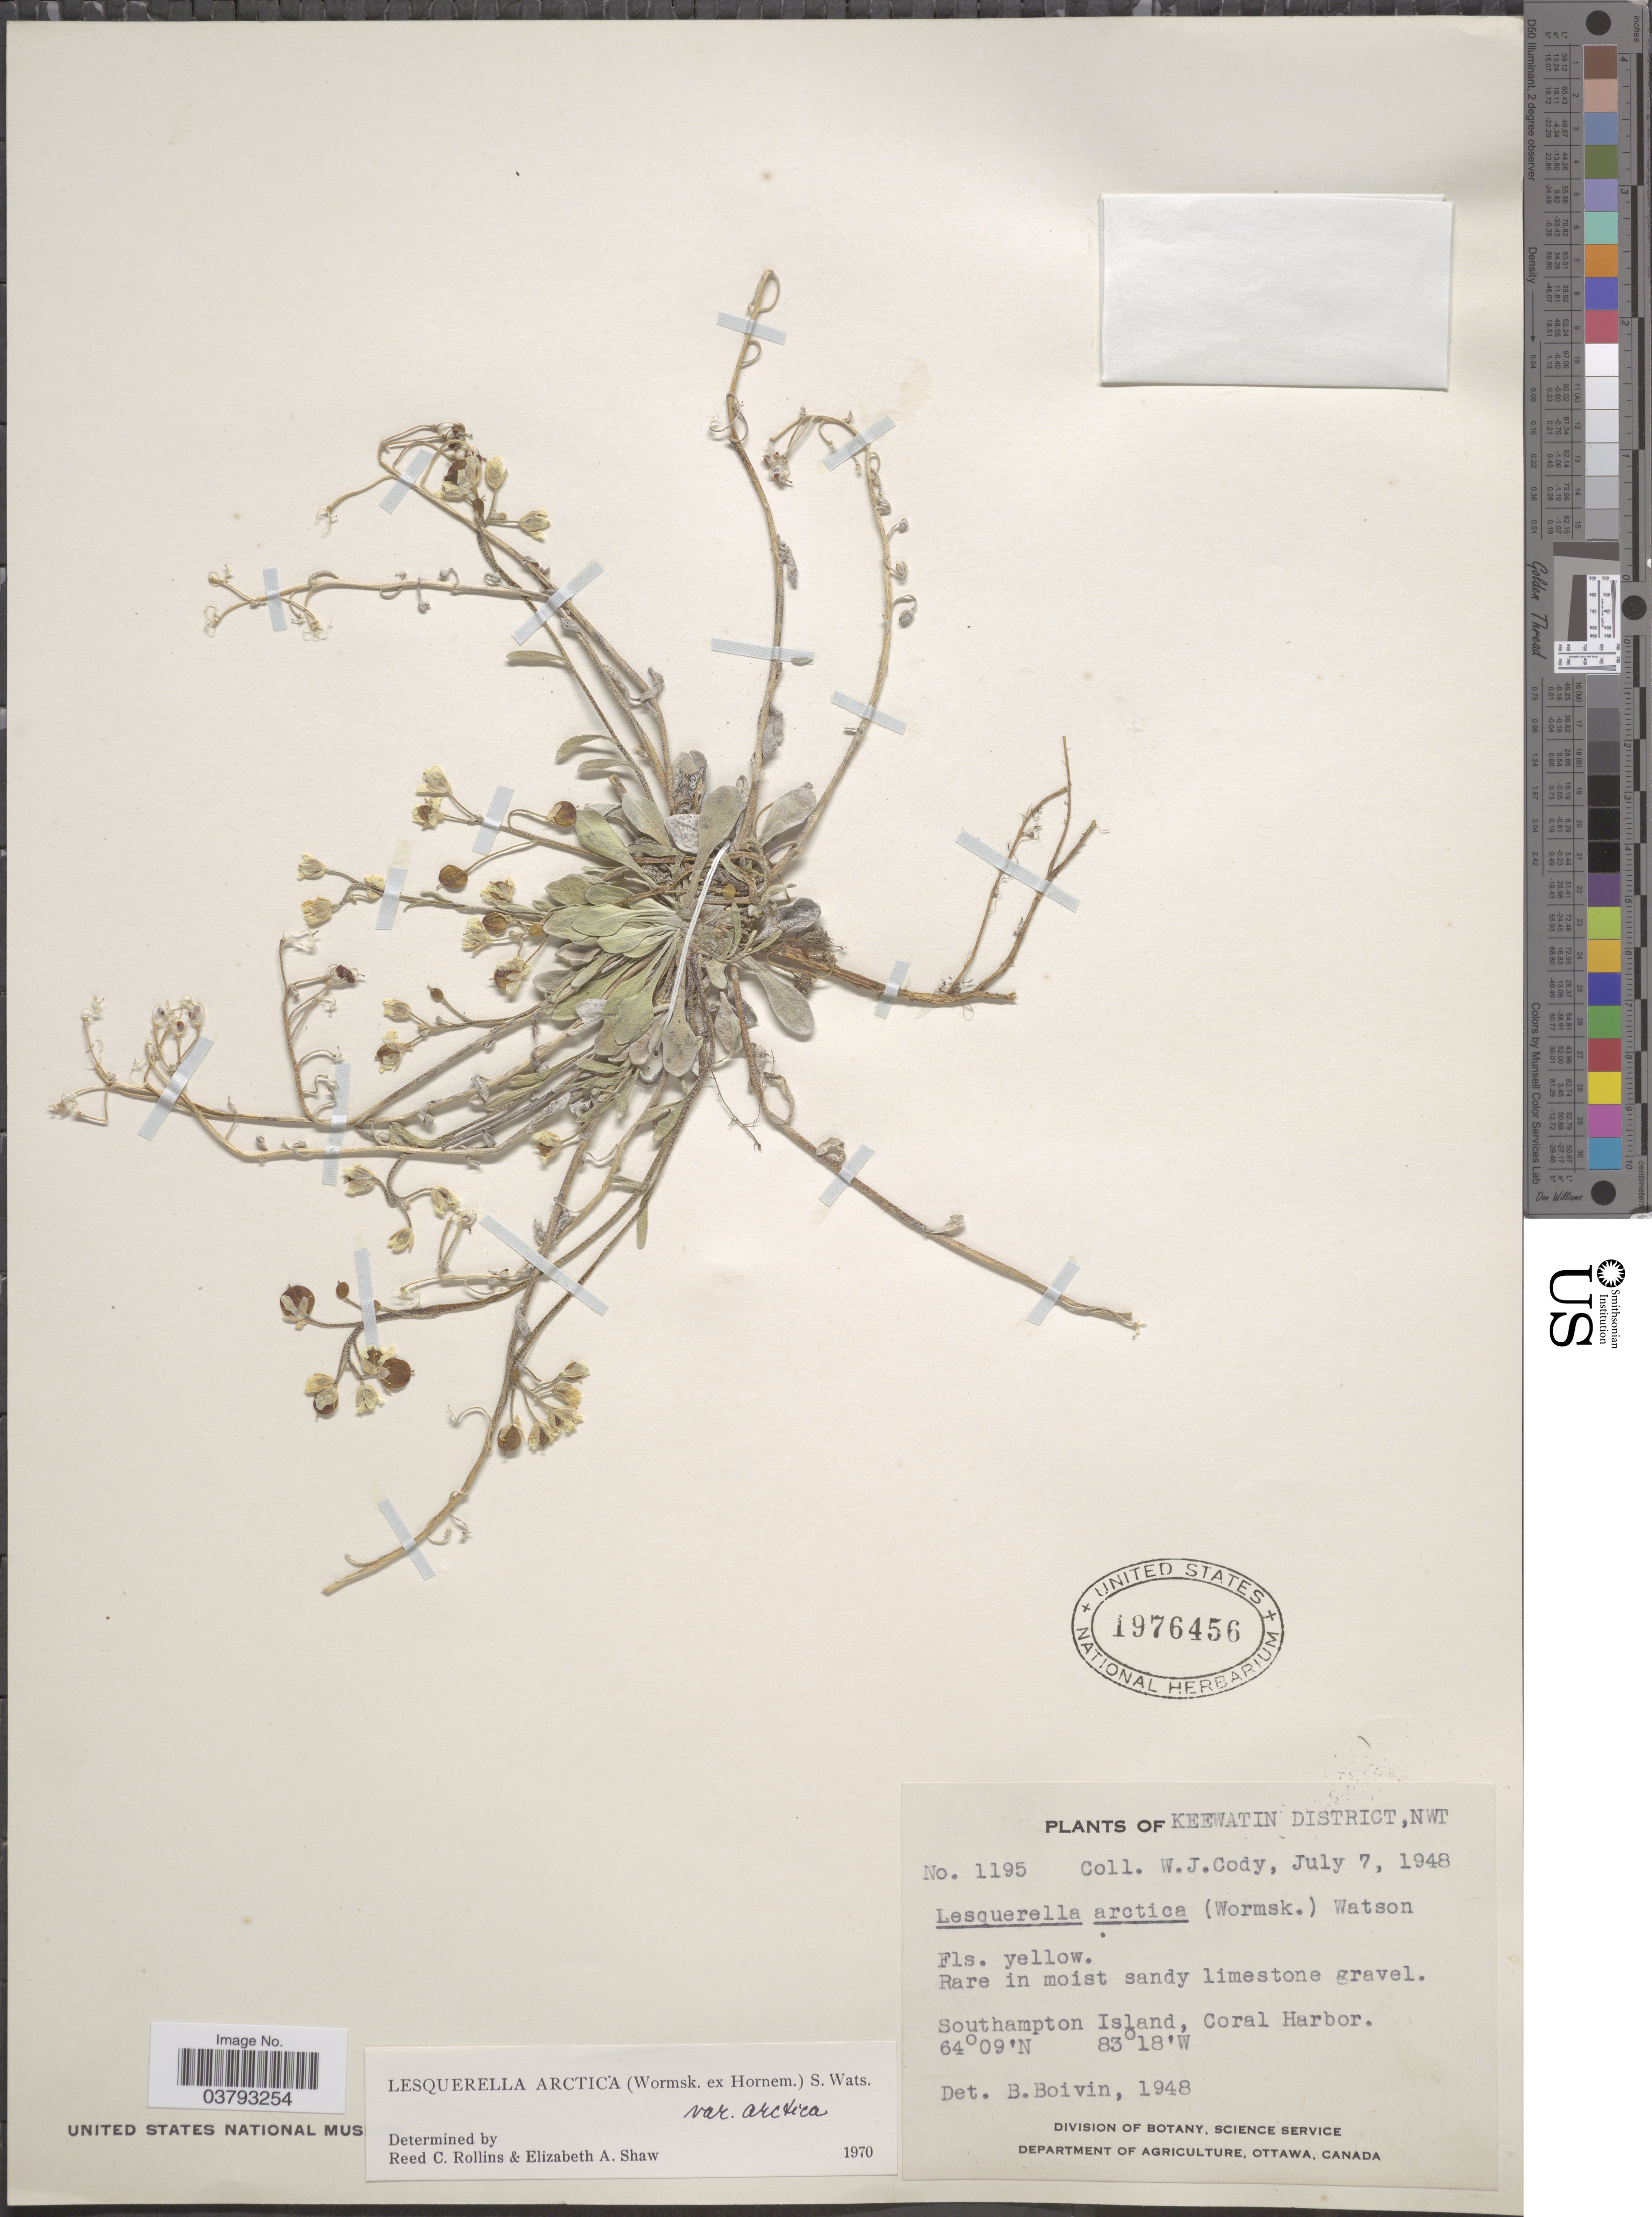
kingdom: Plantae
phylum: Tracheophyta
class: Magnoliopsida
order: Brassicales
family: Brassicaceae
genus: Lesquerella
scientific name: Lesquerella arctica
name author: (Wormsk. ex Hornem.) S. Watson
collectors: W. Cody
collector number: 1195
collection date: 1948-07-07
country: Canada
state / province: Northwest Territories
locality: Keewatin District. Southampton Island, Coral Harbor.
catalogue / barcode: US 1976456